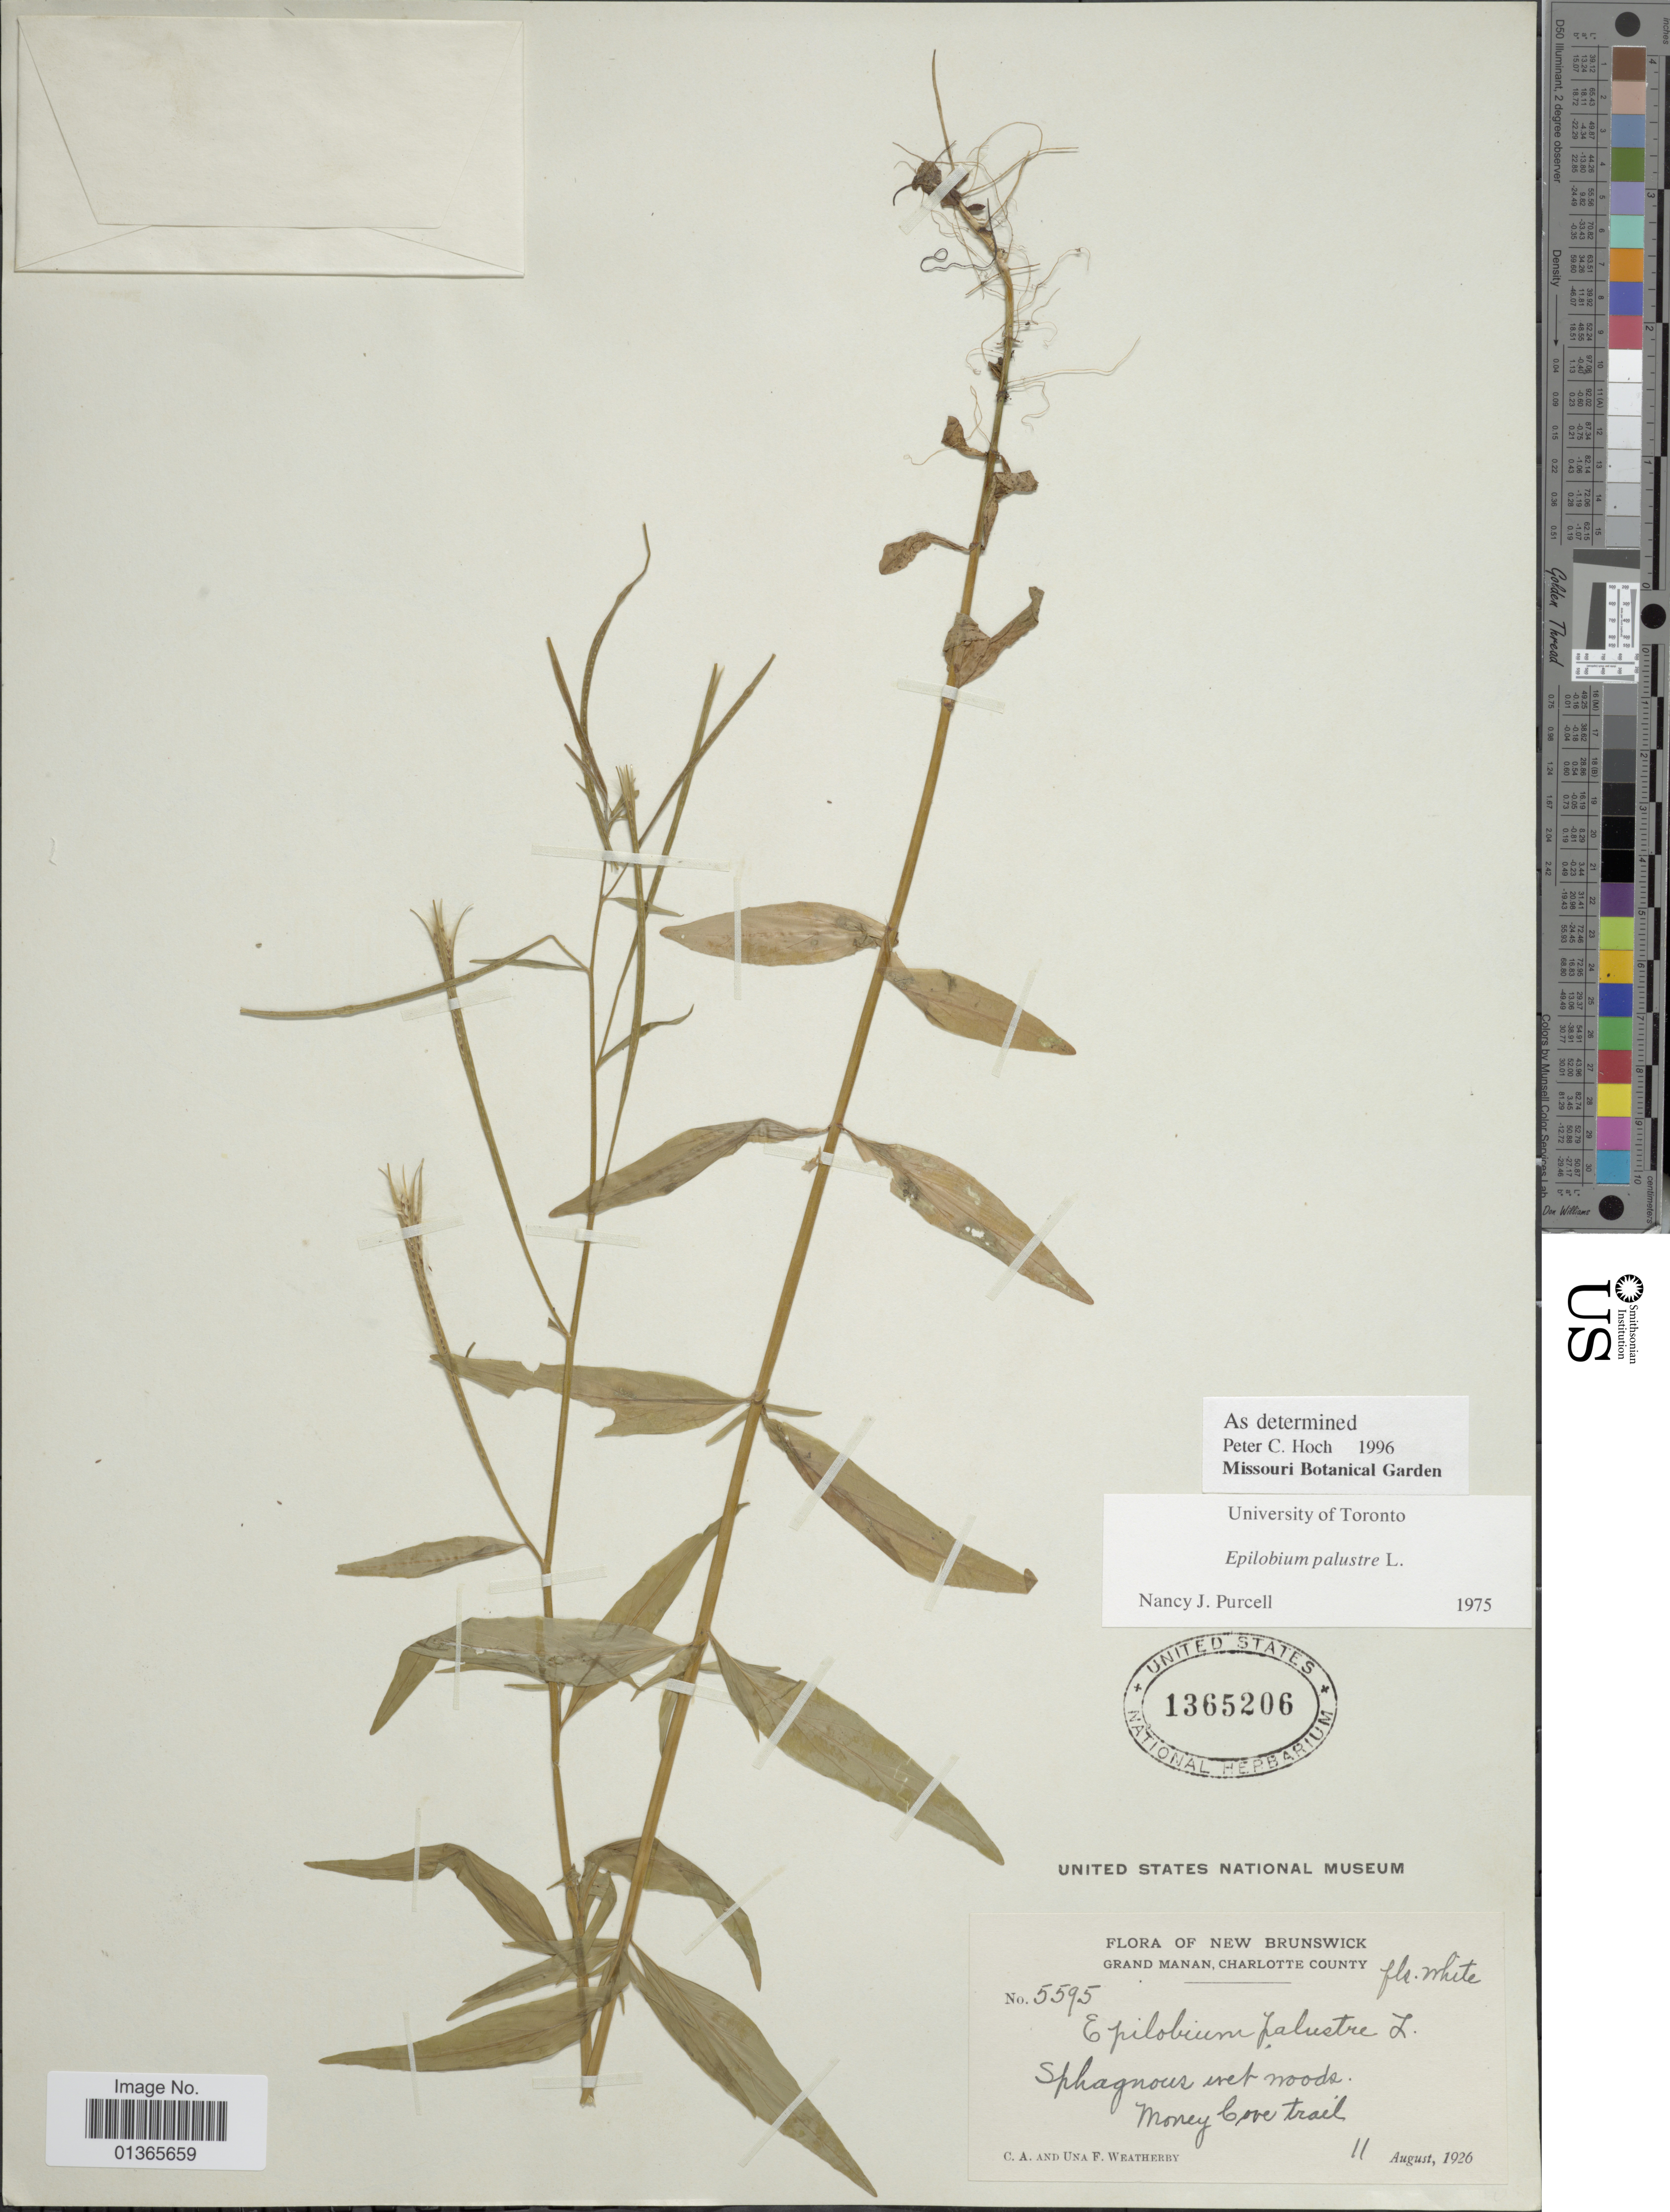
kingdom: Plantae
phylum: Tracheophyta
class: Magnoliopsida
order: Myrtales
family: Onagraceae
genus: Epilobium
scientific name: Epilobium palustre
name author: L.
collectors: C. A. Weatherby & U. Weatherby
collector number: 5595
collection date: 1926-08-11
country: Canada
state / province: New Brunswick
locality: Grand Manan, Charlotte County. Money Cove trail.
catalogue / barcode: US 1365206